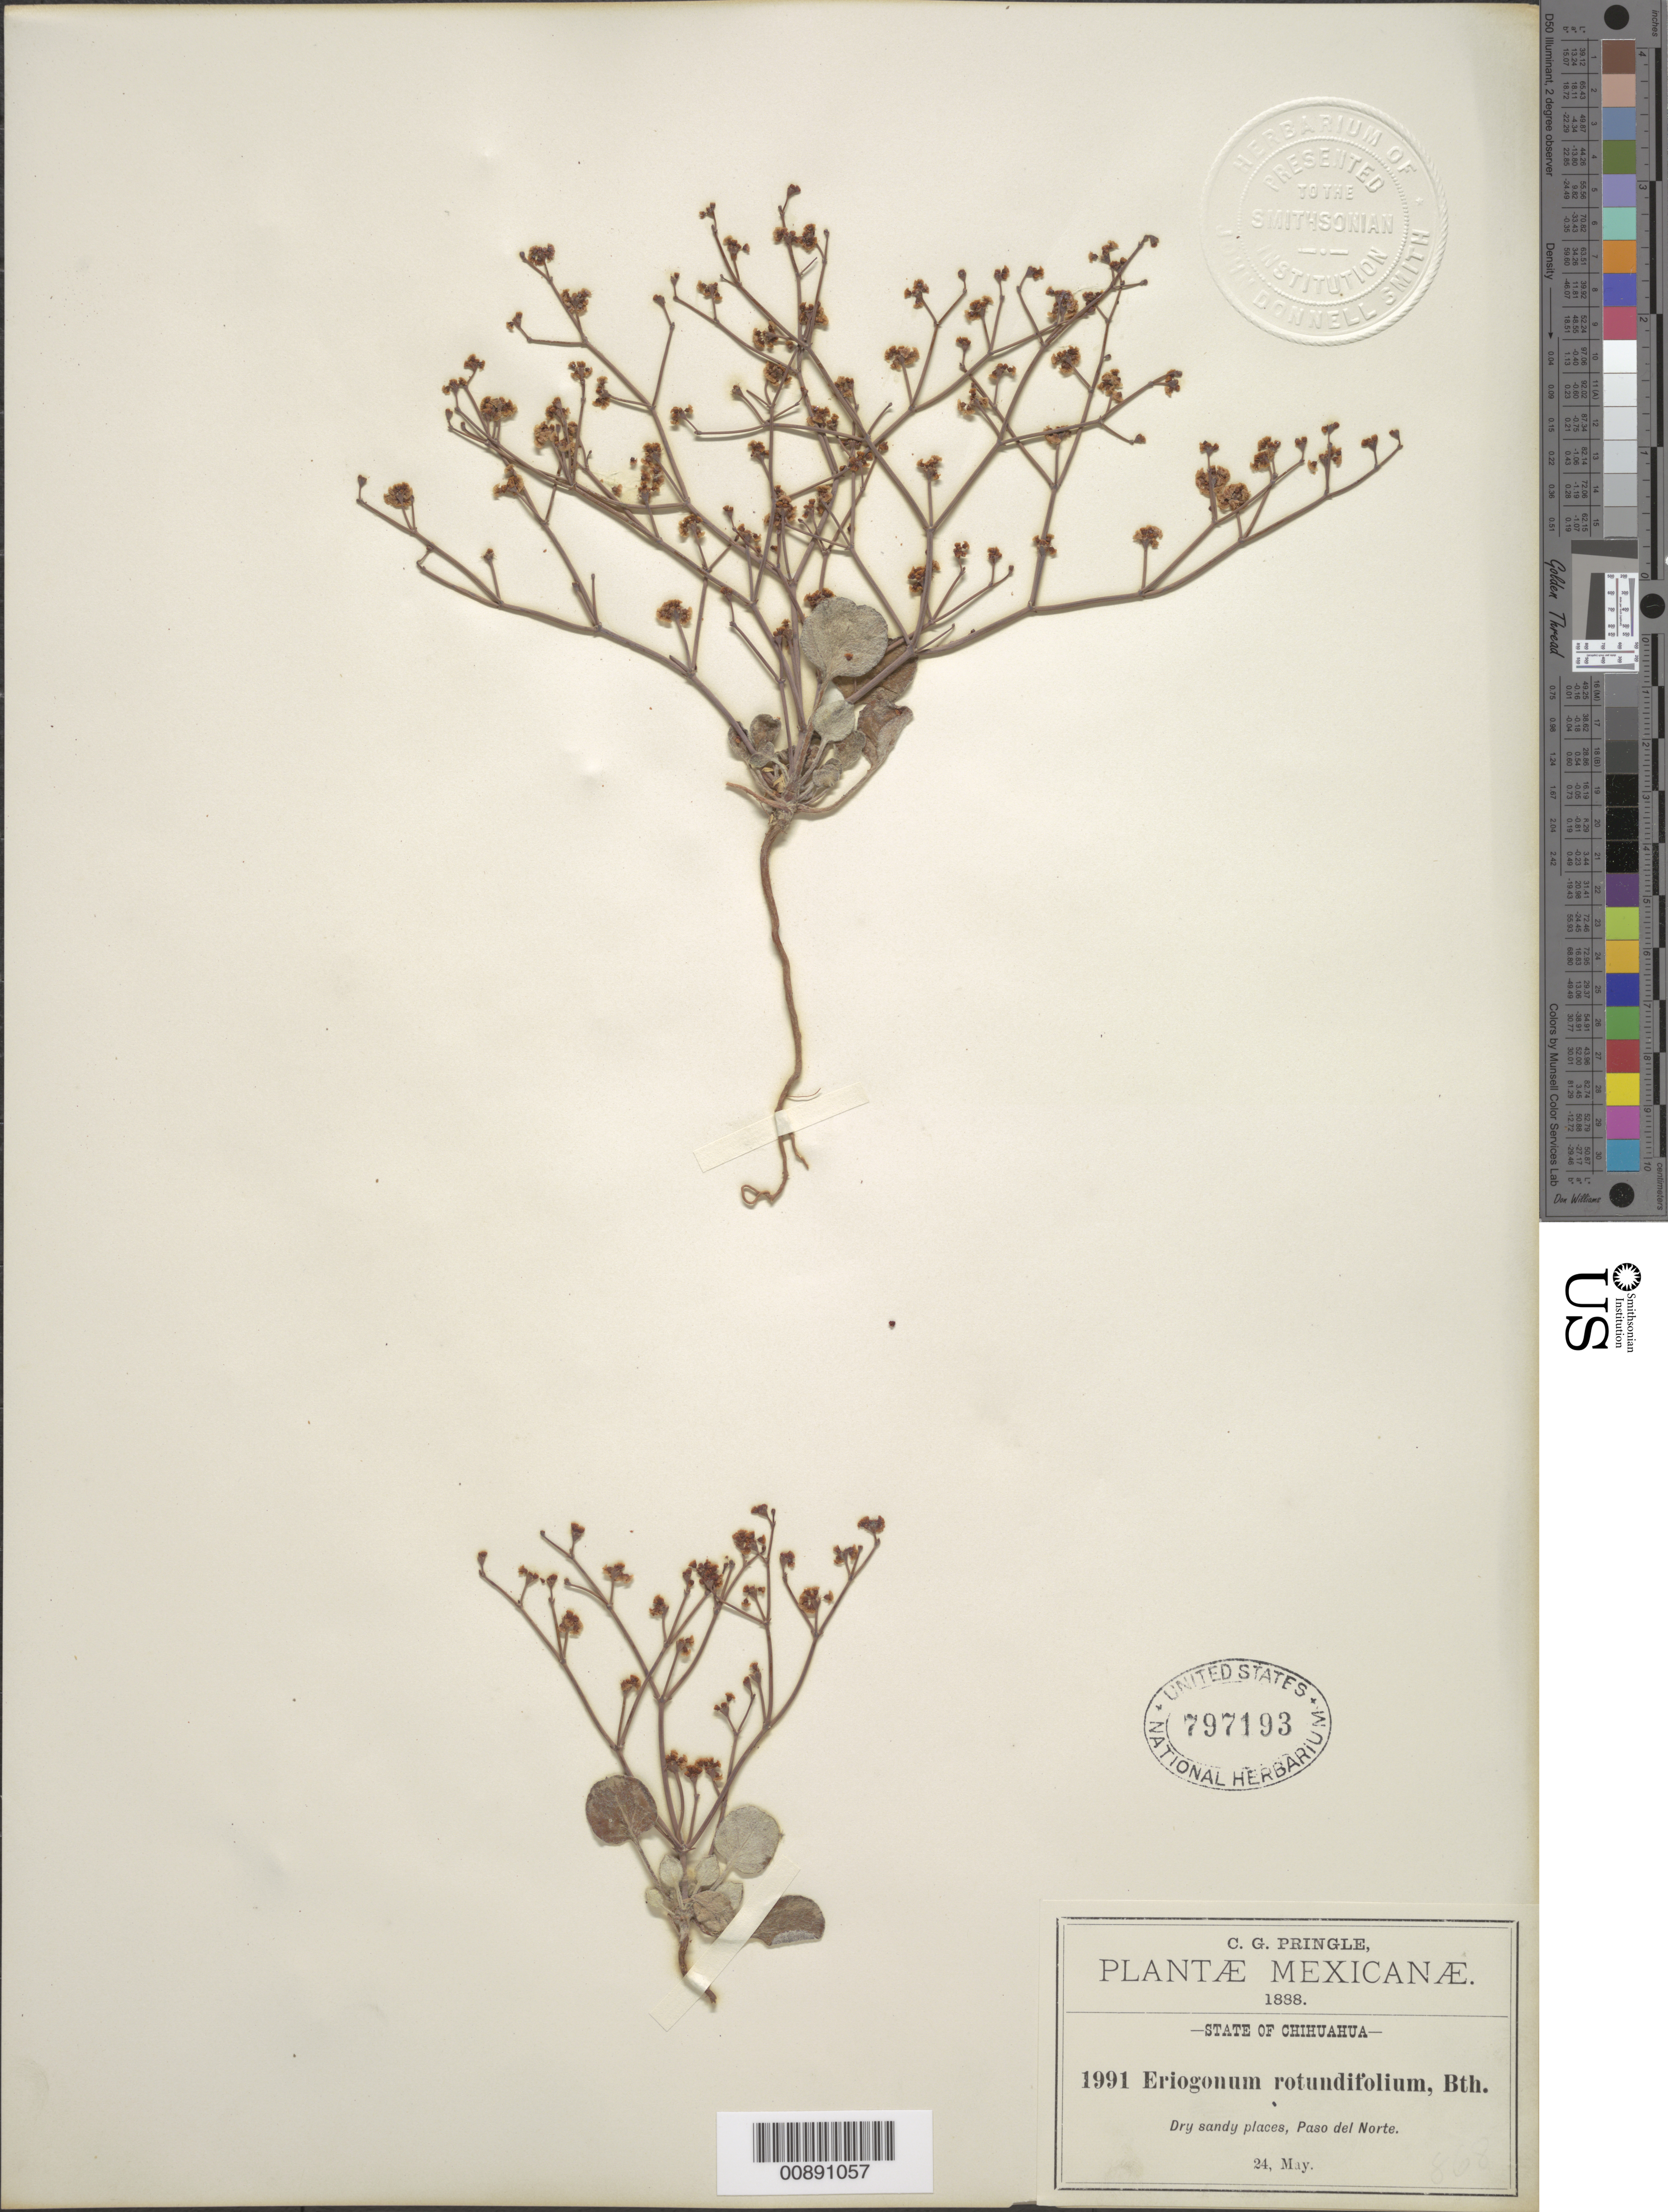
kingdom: Plantae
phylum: Tracheophyta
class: Magnoliopsida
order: Caryophyllales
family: Polygonaceae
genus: Eriogonum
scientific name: Eriogonum rotundifolium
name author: Benth.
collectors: C. G. Pringle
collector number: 1991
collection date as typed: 24 May 1888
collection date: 1888-05-24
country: Mexico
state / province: Chihuahua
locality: Paso del Norte, Chihuahua.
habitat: Dry sandy places.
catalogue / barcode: US 797193